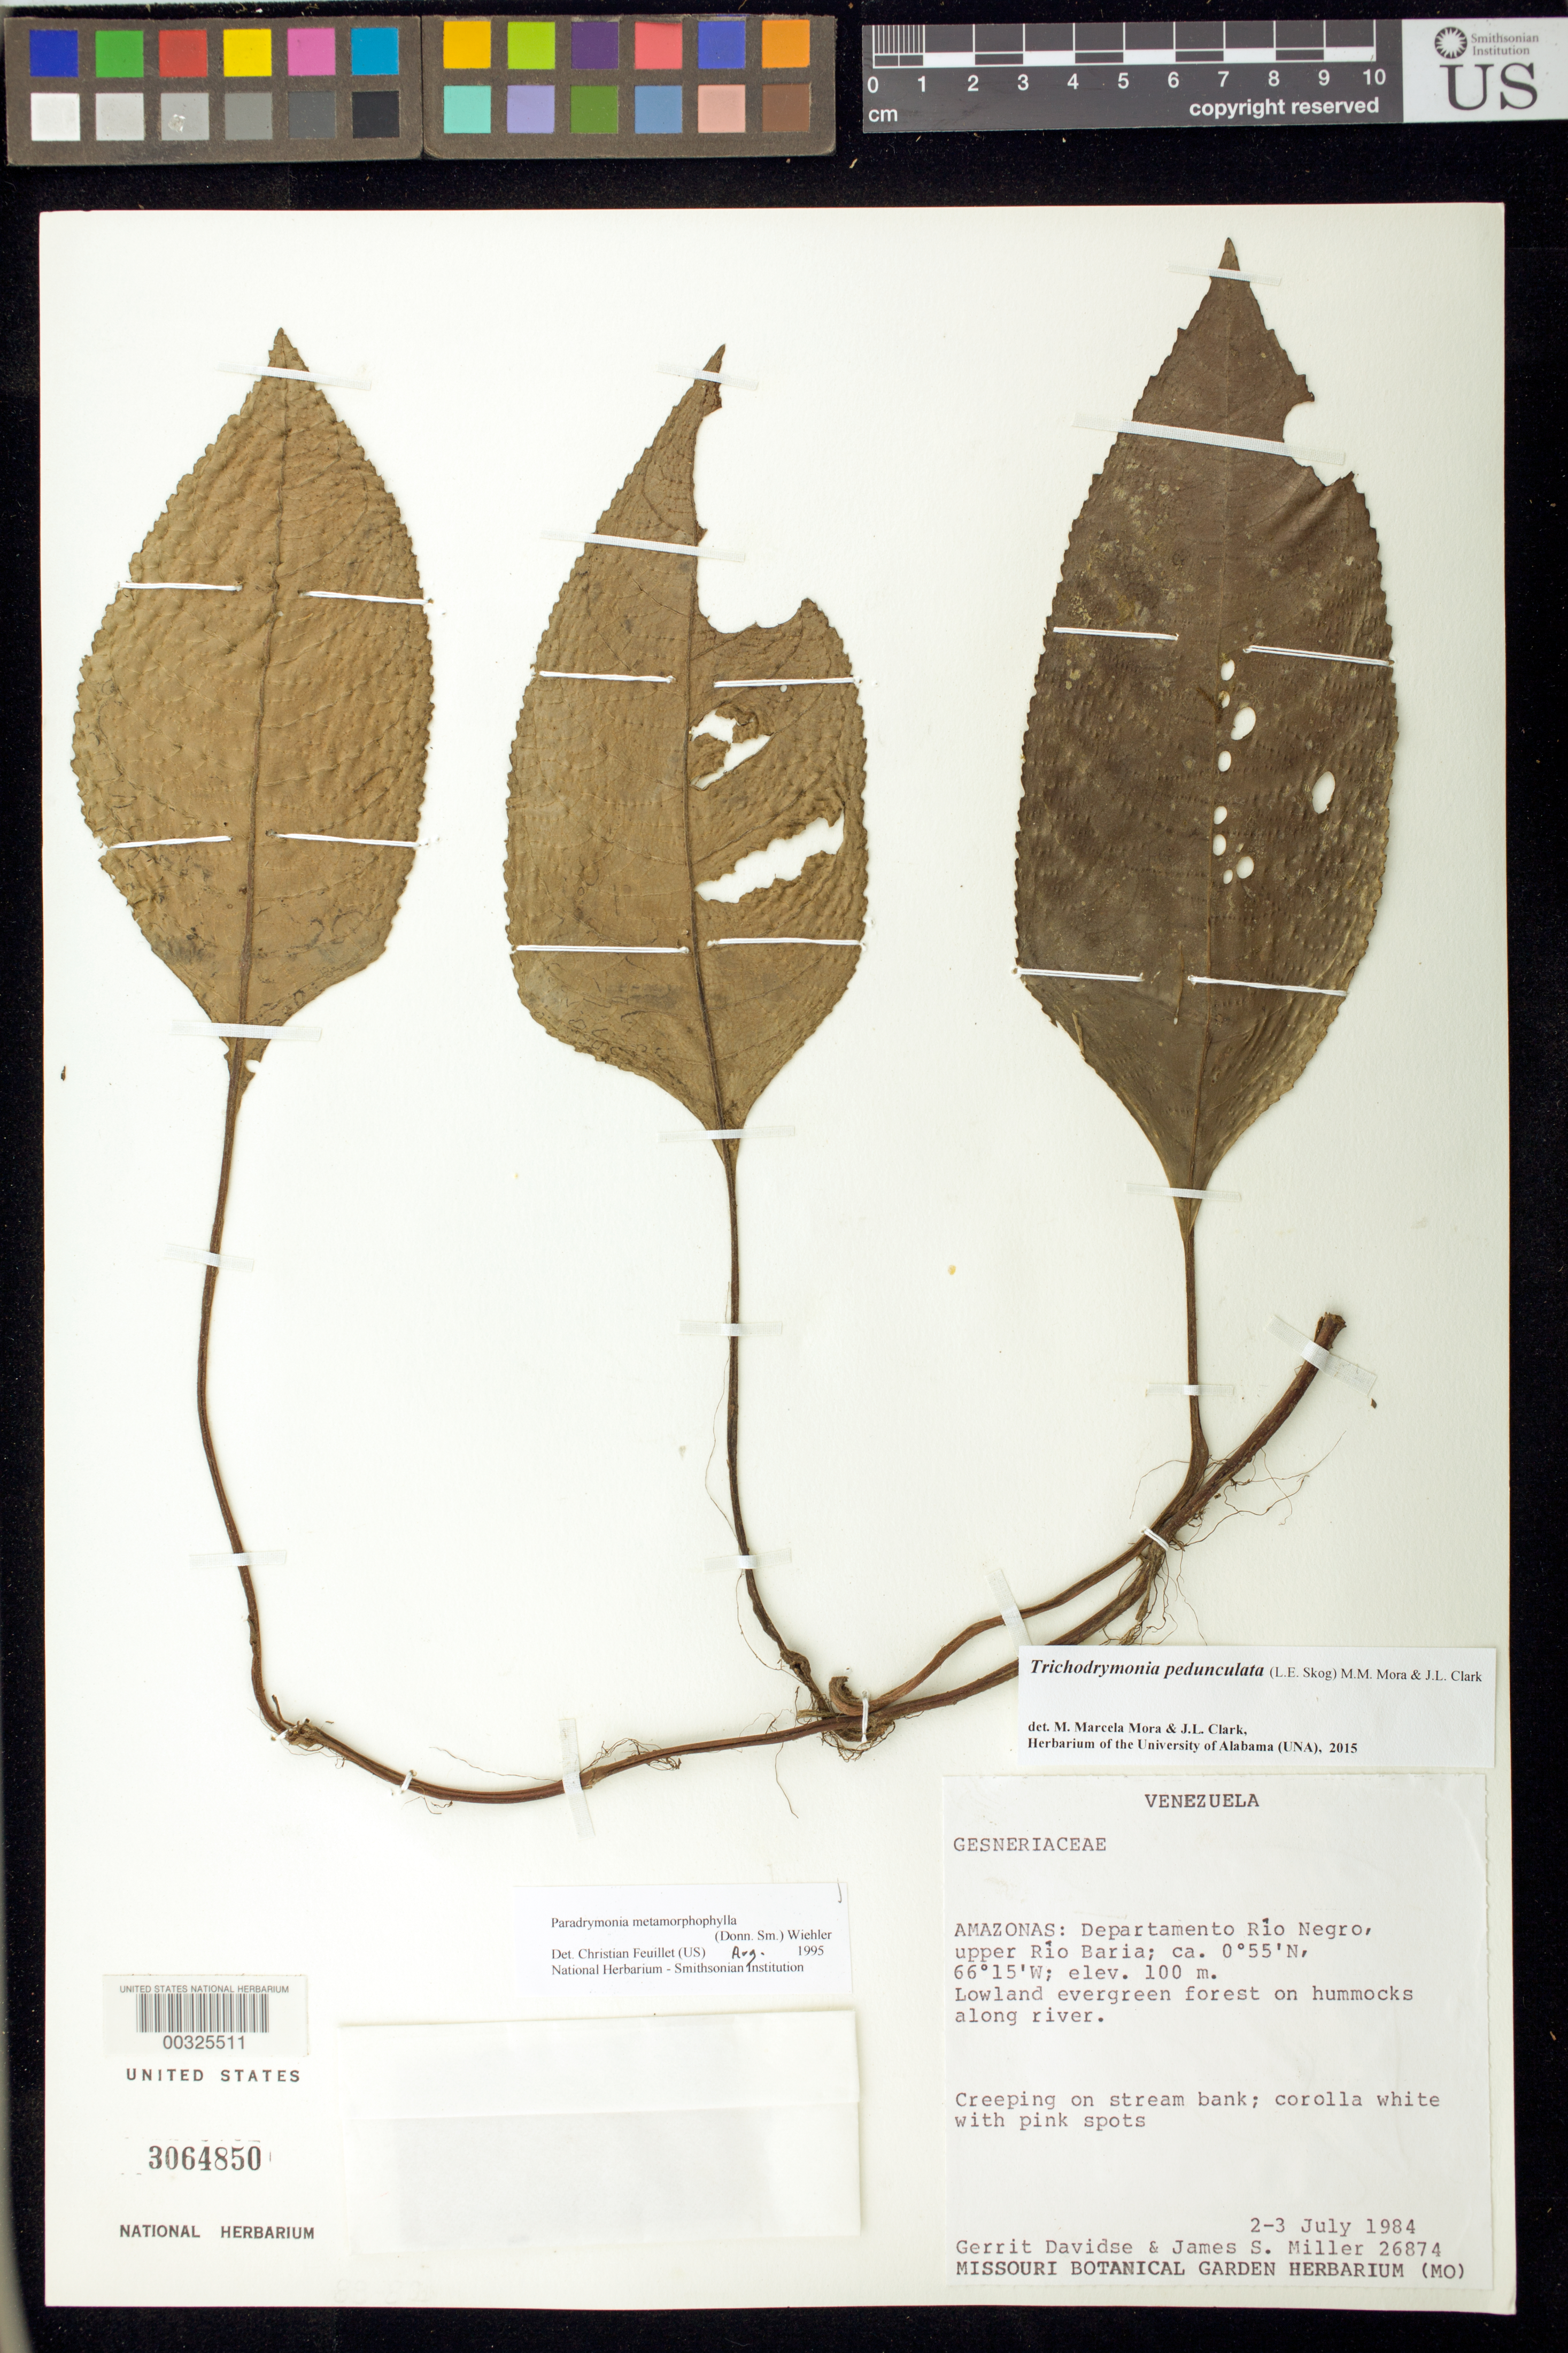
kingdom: Plantae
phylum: Tracheophyta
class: Magnoliopsida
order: Lamiales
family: Gesneriaceae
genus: Trichodrymonia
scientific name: Trichodrymonia pedunculata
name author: (L.E. Skog) M.M. Mora & J.L. Clark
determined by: Mora, M. M.; Clark, J. L.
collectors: G. Davidse & J. S. Miller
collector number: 26874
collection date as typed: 2-3 Jul 1984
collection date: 1984-07-02/1984-07-03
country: Venezuela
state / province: Amazonas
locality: Rio Negro Dept., Upper Rio Baria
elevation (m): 100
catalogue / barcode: US 3064850